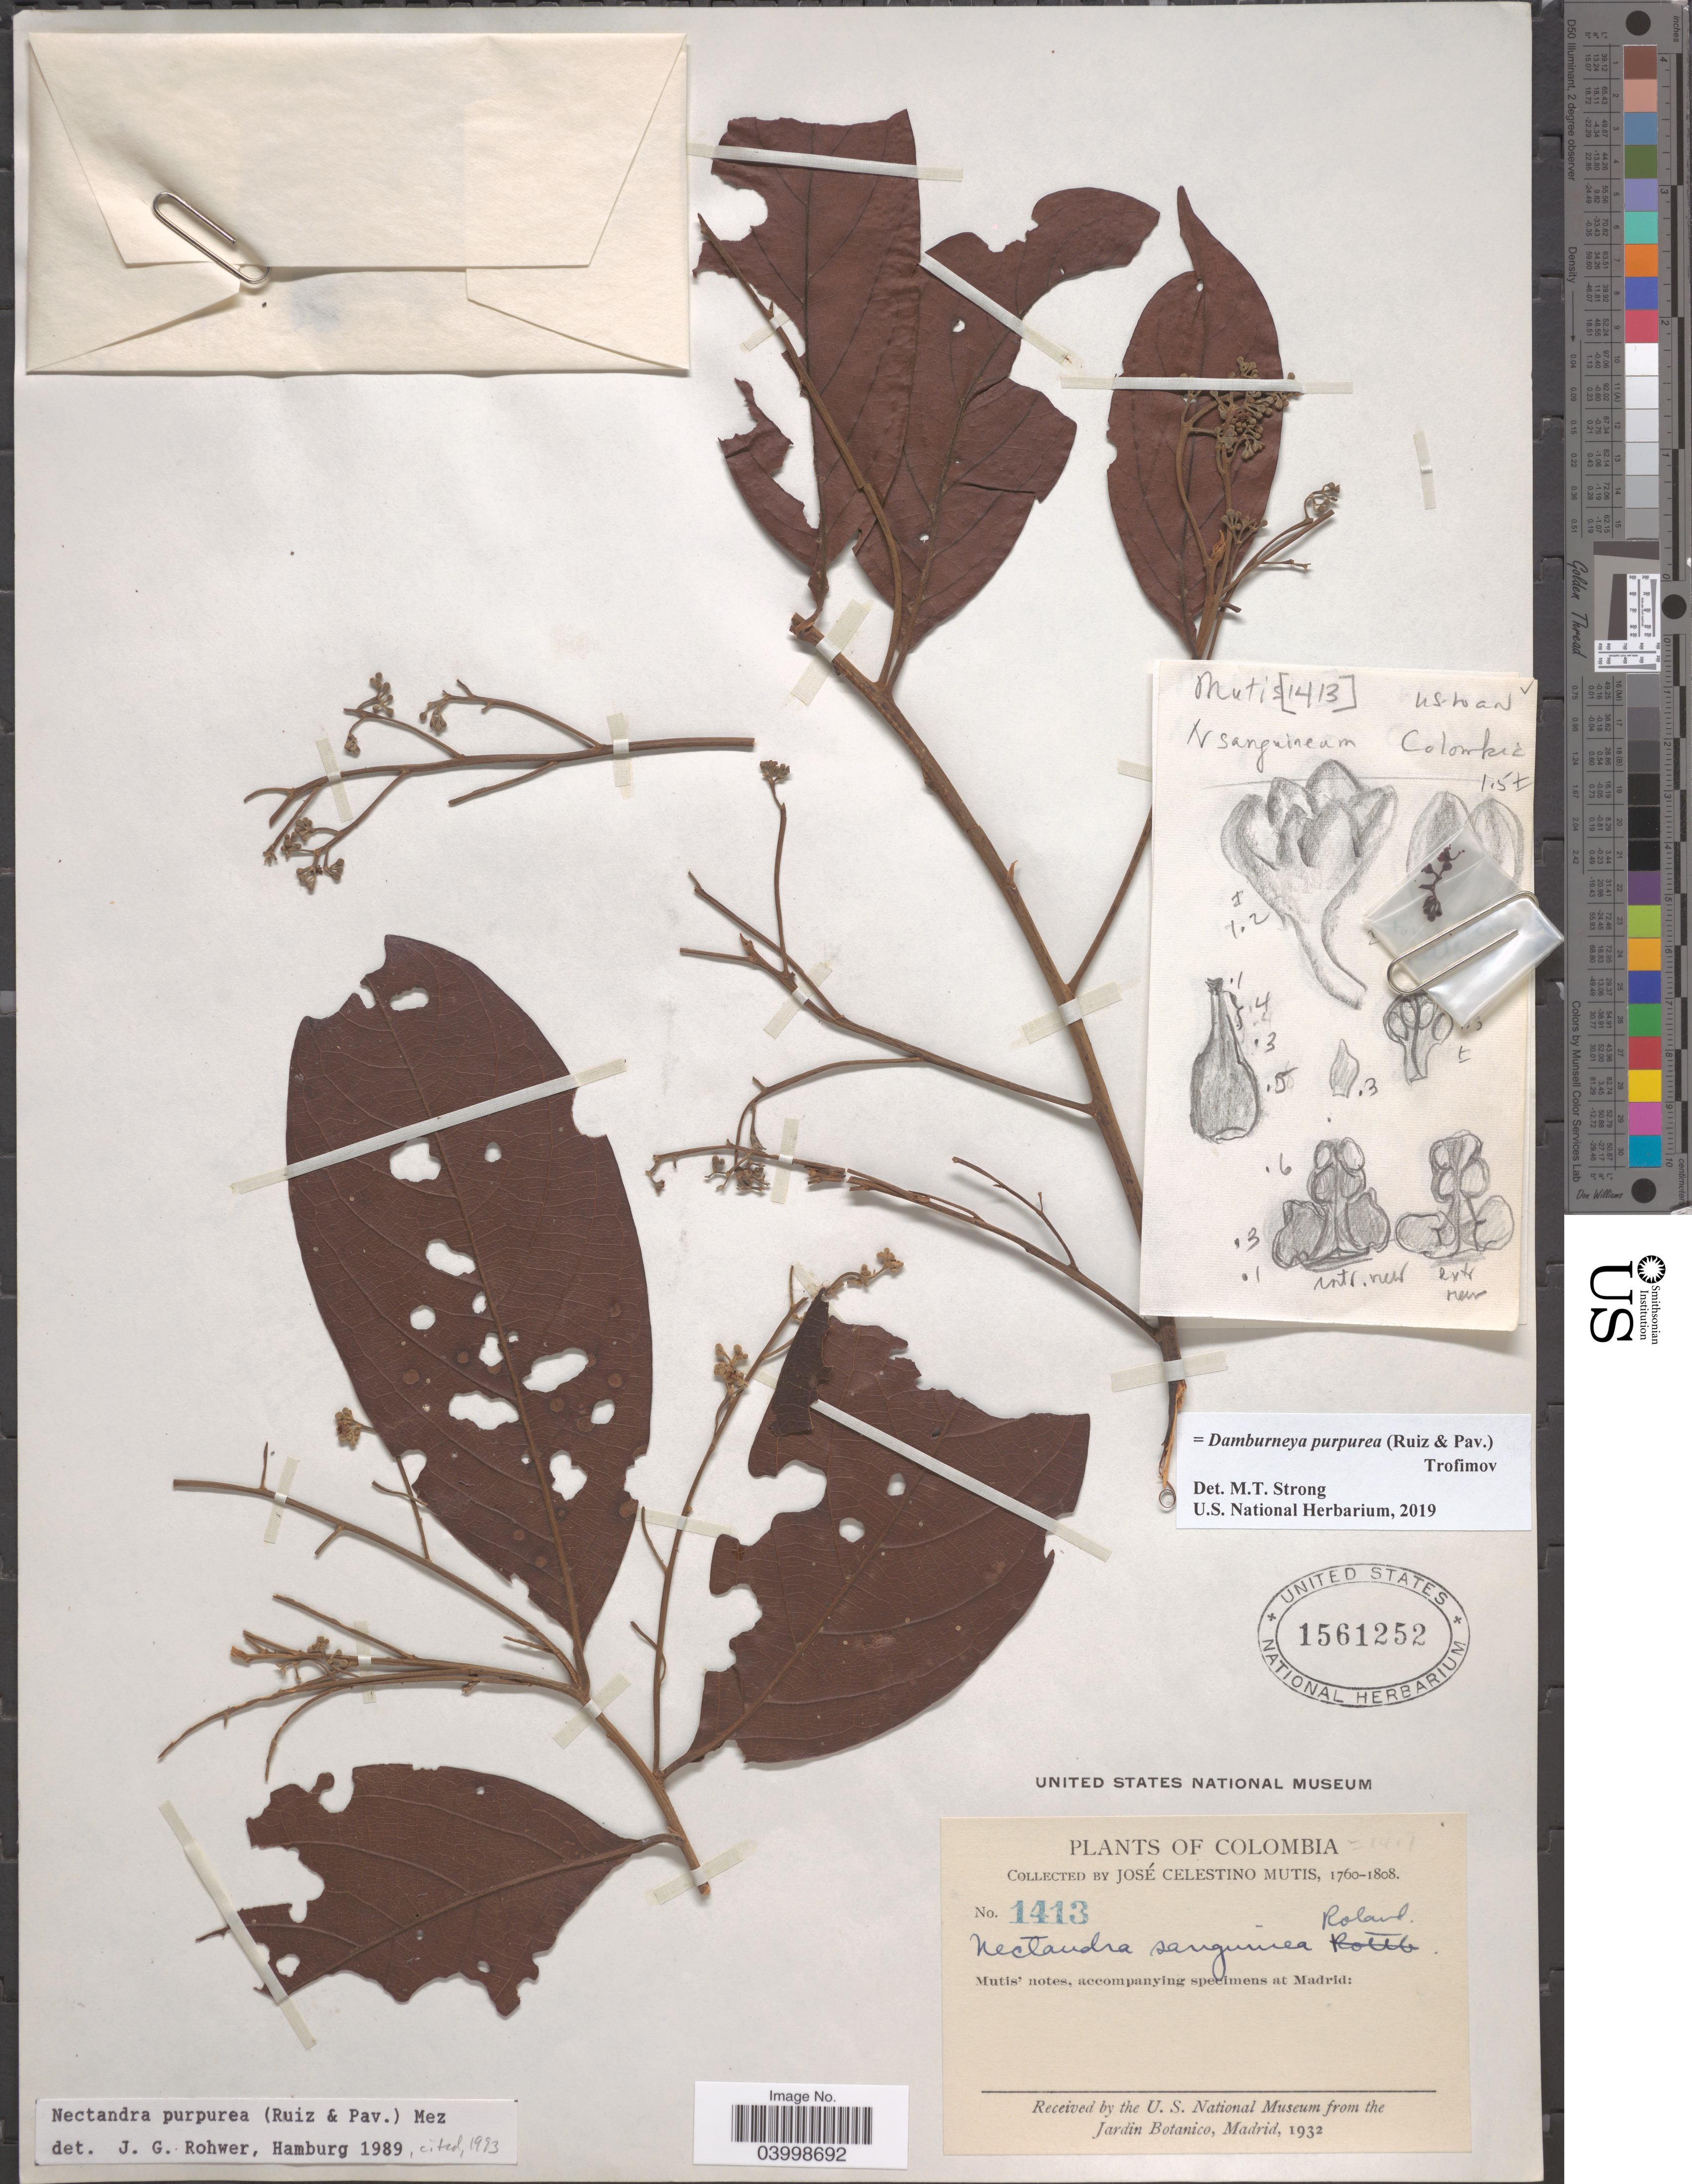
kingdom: Plantae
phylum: Tracheophyta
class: Magnoliopsida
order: Laurales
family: Lauraceae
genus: Damburneya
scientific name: Damburneya purpurea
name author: (Ruiz & Pav.) Trofimov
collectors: J. C. B. Mutis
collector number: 1413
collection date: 1760/1808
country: Colombia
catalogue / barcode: US 1561252